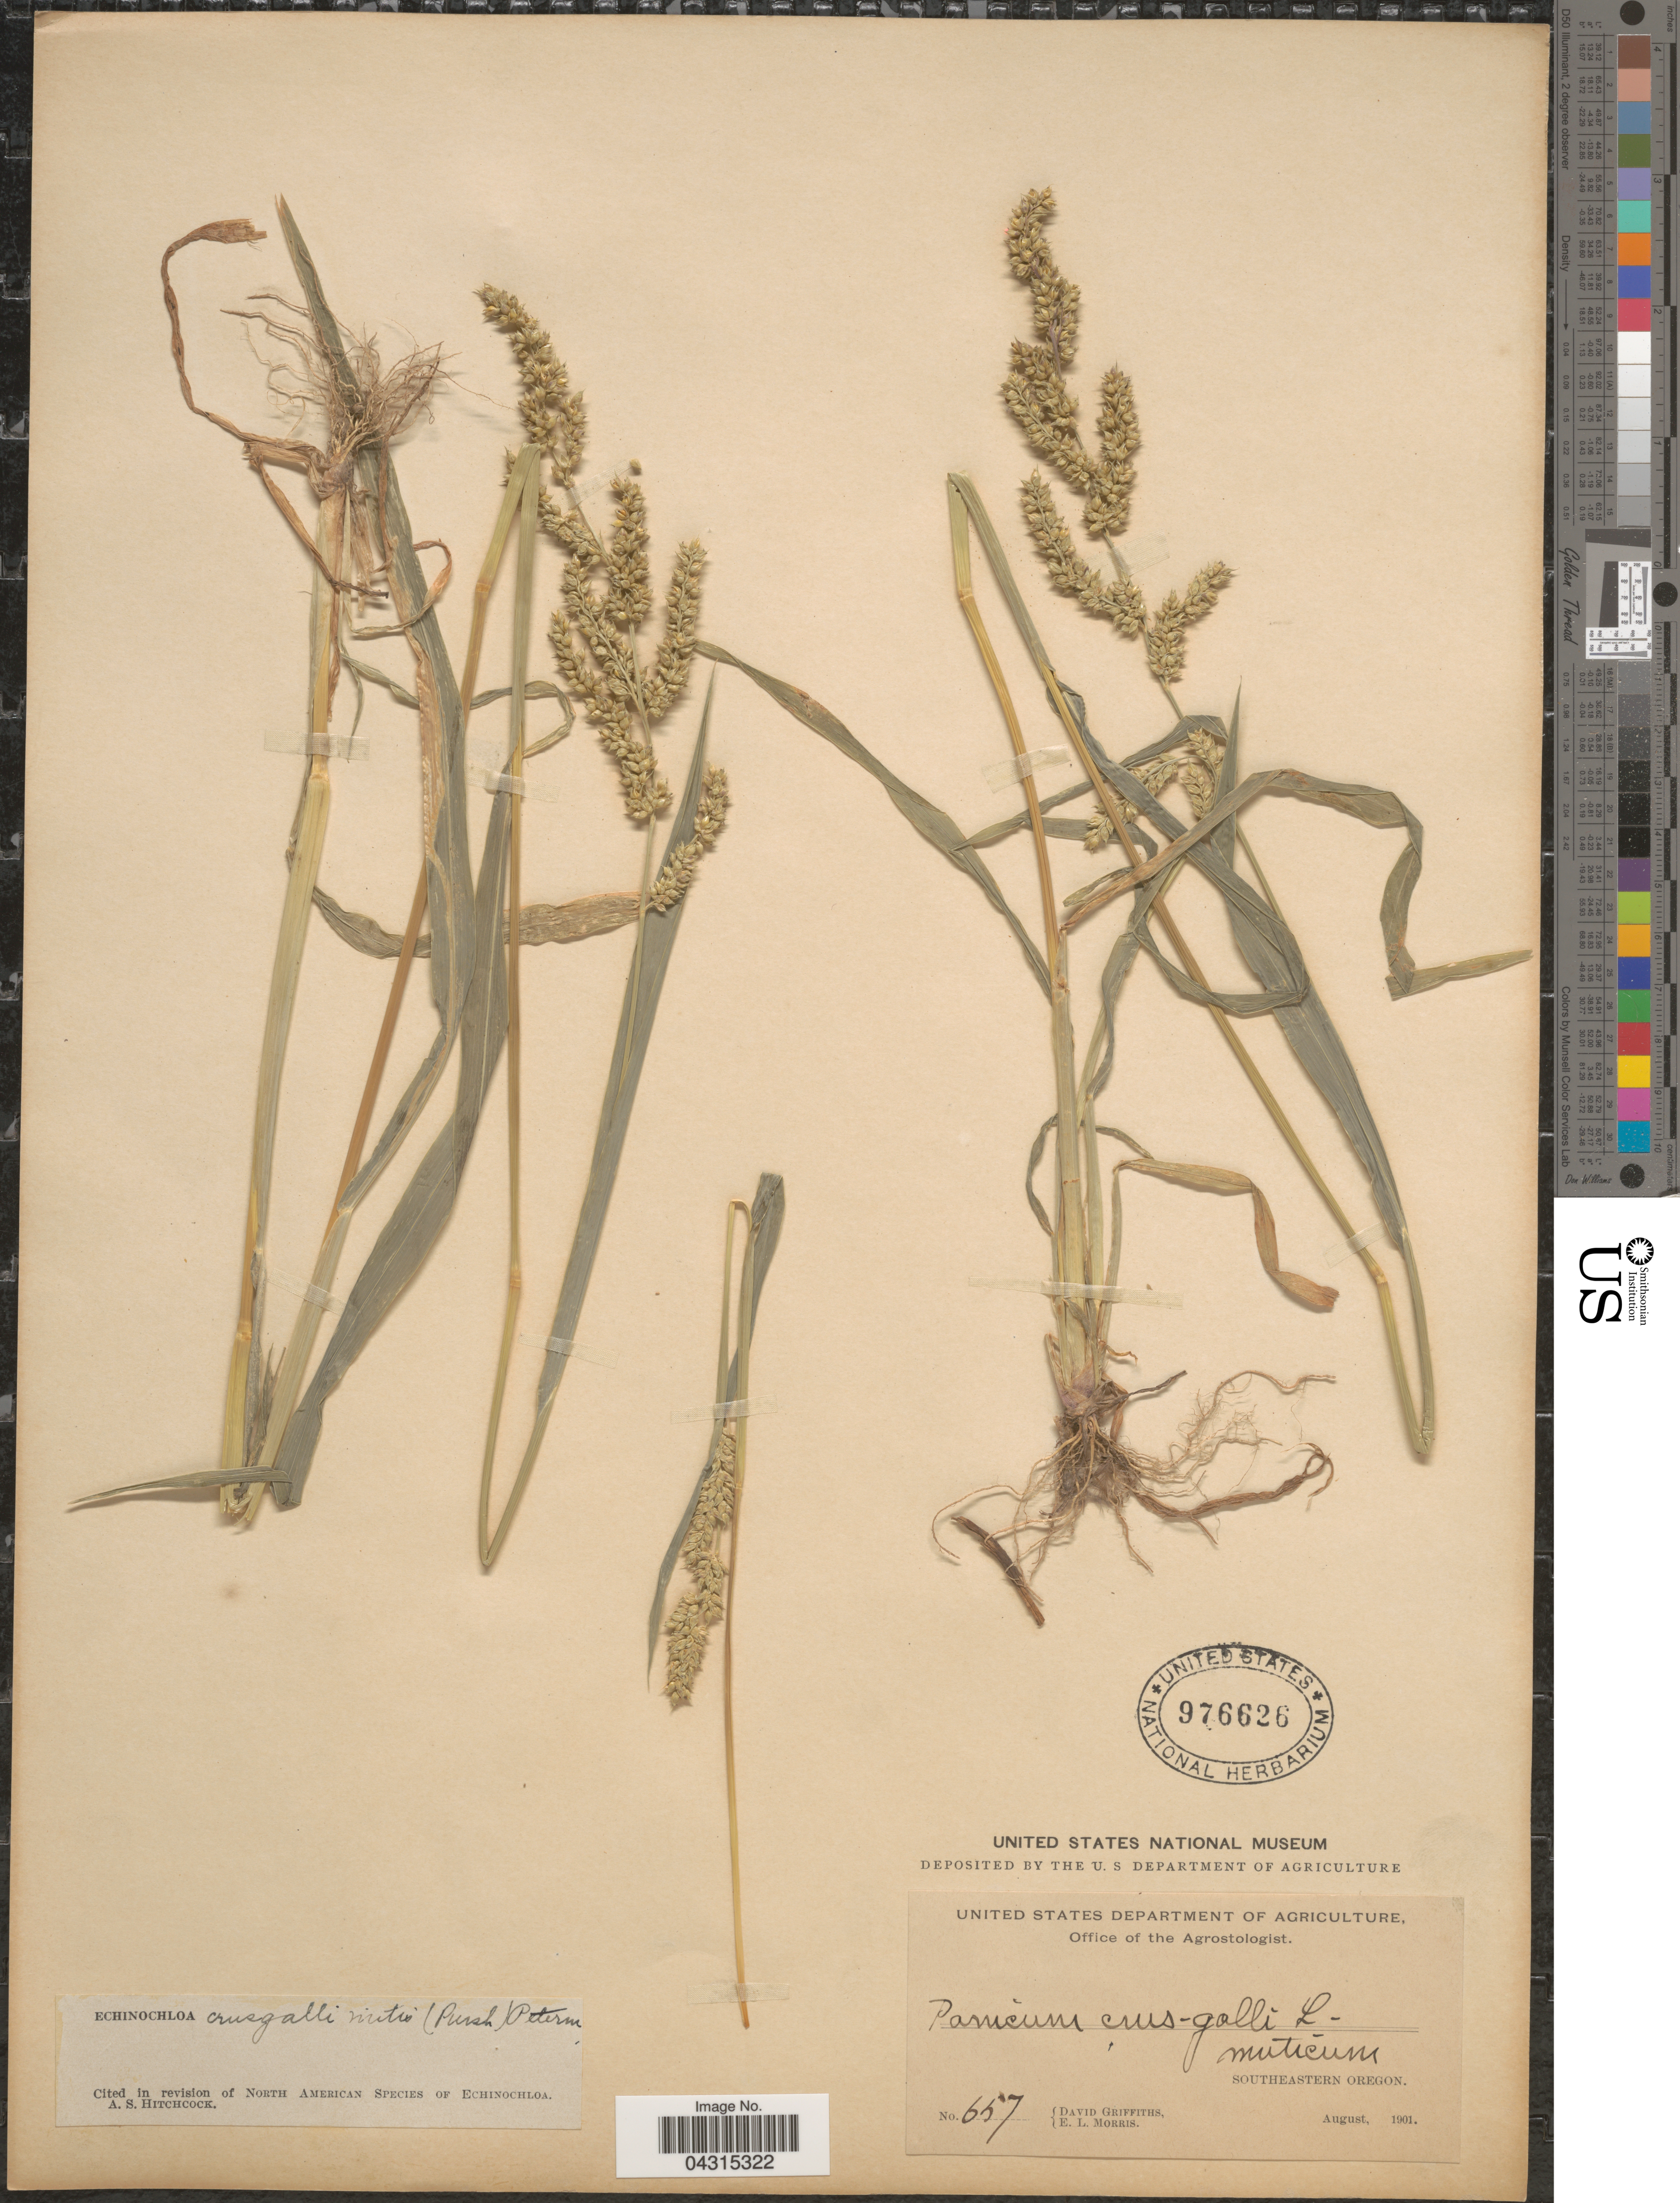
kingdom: Plantae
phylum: Tracheophyta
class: Liliopsida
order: Poales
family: Poaceae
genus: Echinochloa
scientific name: Echinochloa crus-galli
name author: (L.) P. Beauv.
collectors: D. Griffiths & E. Morris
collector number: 657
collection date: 1901-08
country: United States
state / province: Oregon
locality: Southeastern Oregon.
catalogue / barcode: US 976626